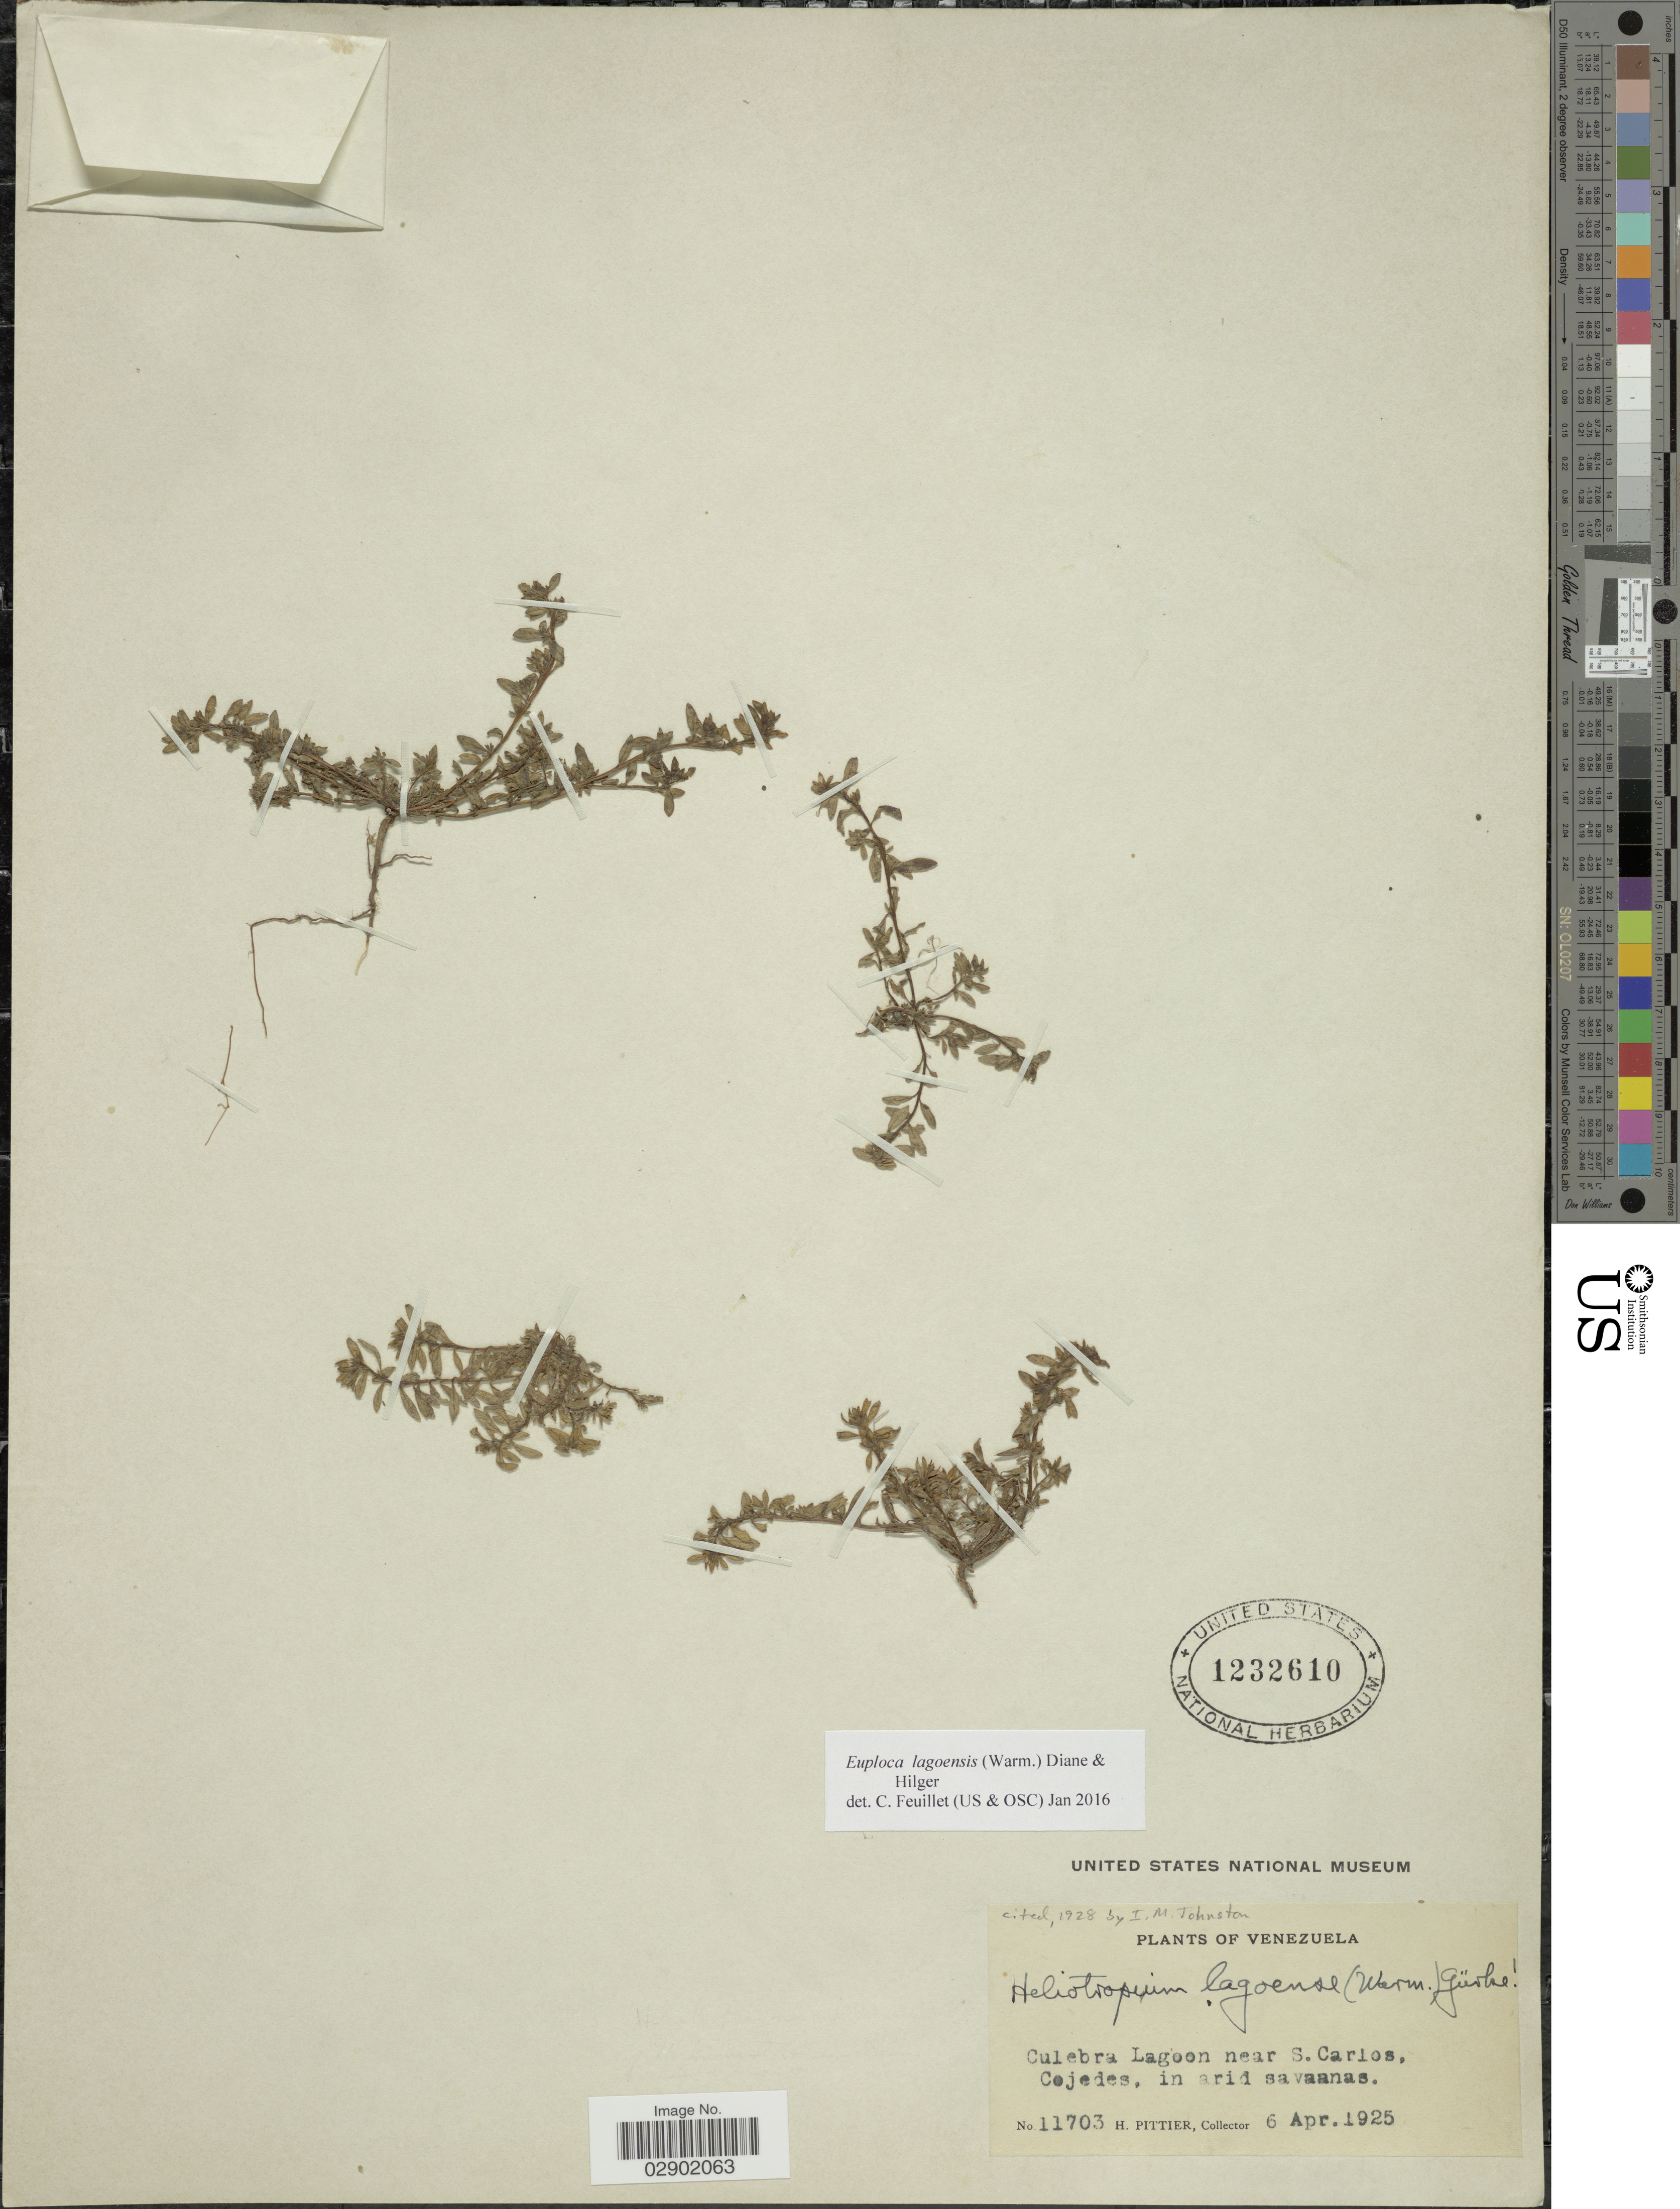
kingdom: Plantae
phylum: Tracheophyta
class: Magnoliopsida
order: Boraginales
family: Heliotropiaceae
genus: Euploca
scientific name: Euploca lagoensis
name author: (Mill.) Diane & Hilger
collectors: H. F. Pittier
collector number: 11703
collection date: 1925-04-06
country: Venezuela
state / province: Cojedes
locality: Culebra Lagoon near S. Carlos.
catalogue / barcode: US 1232610